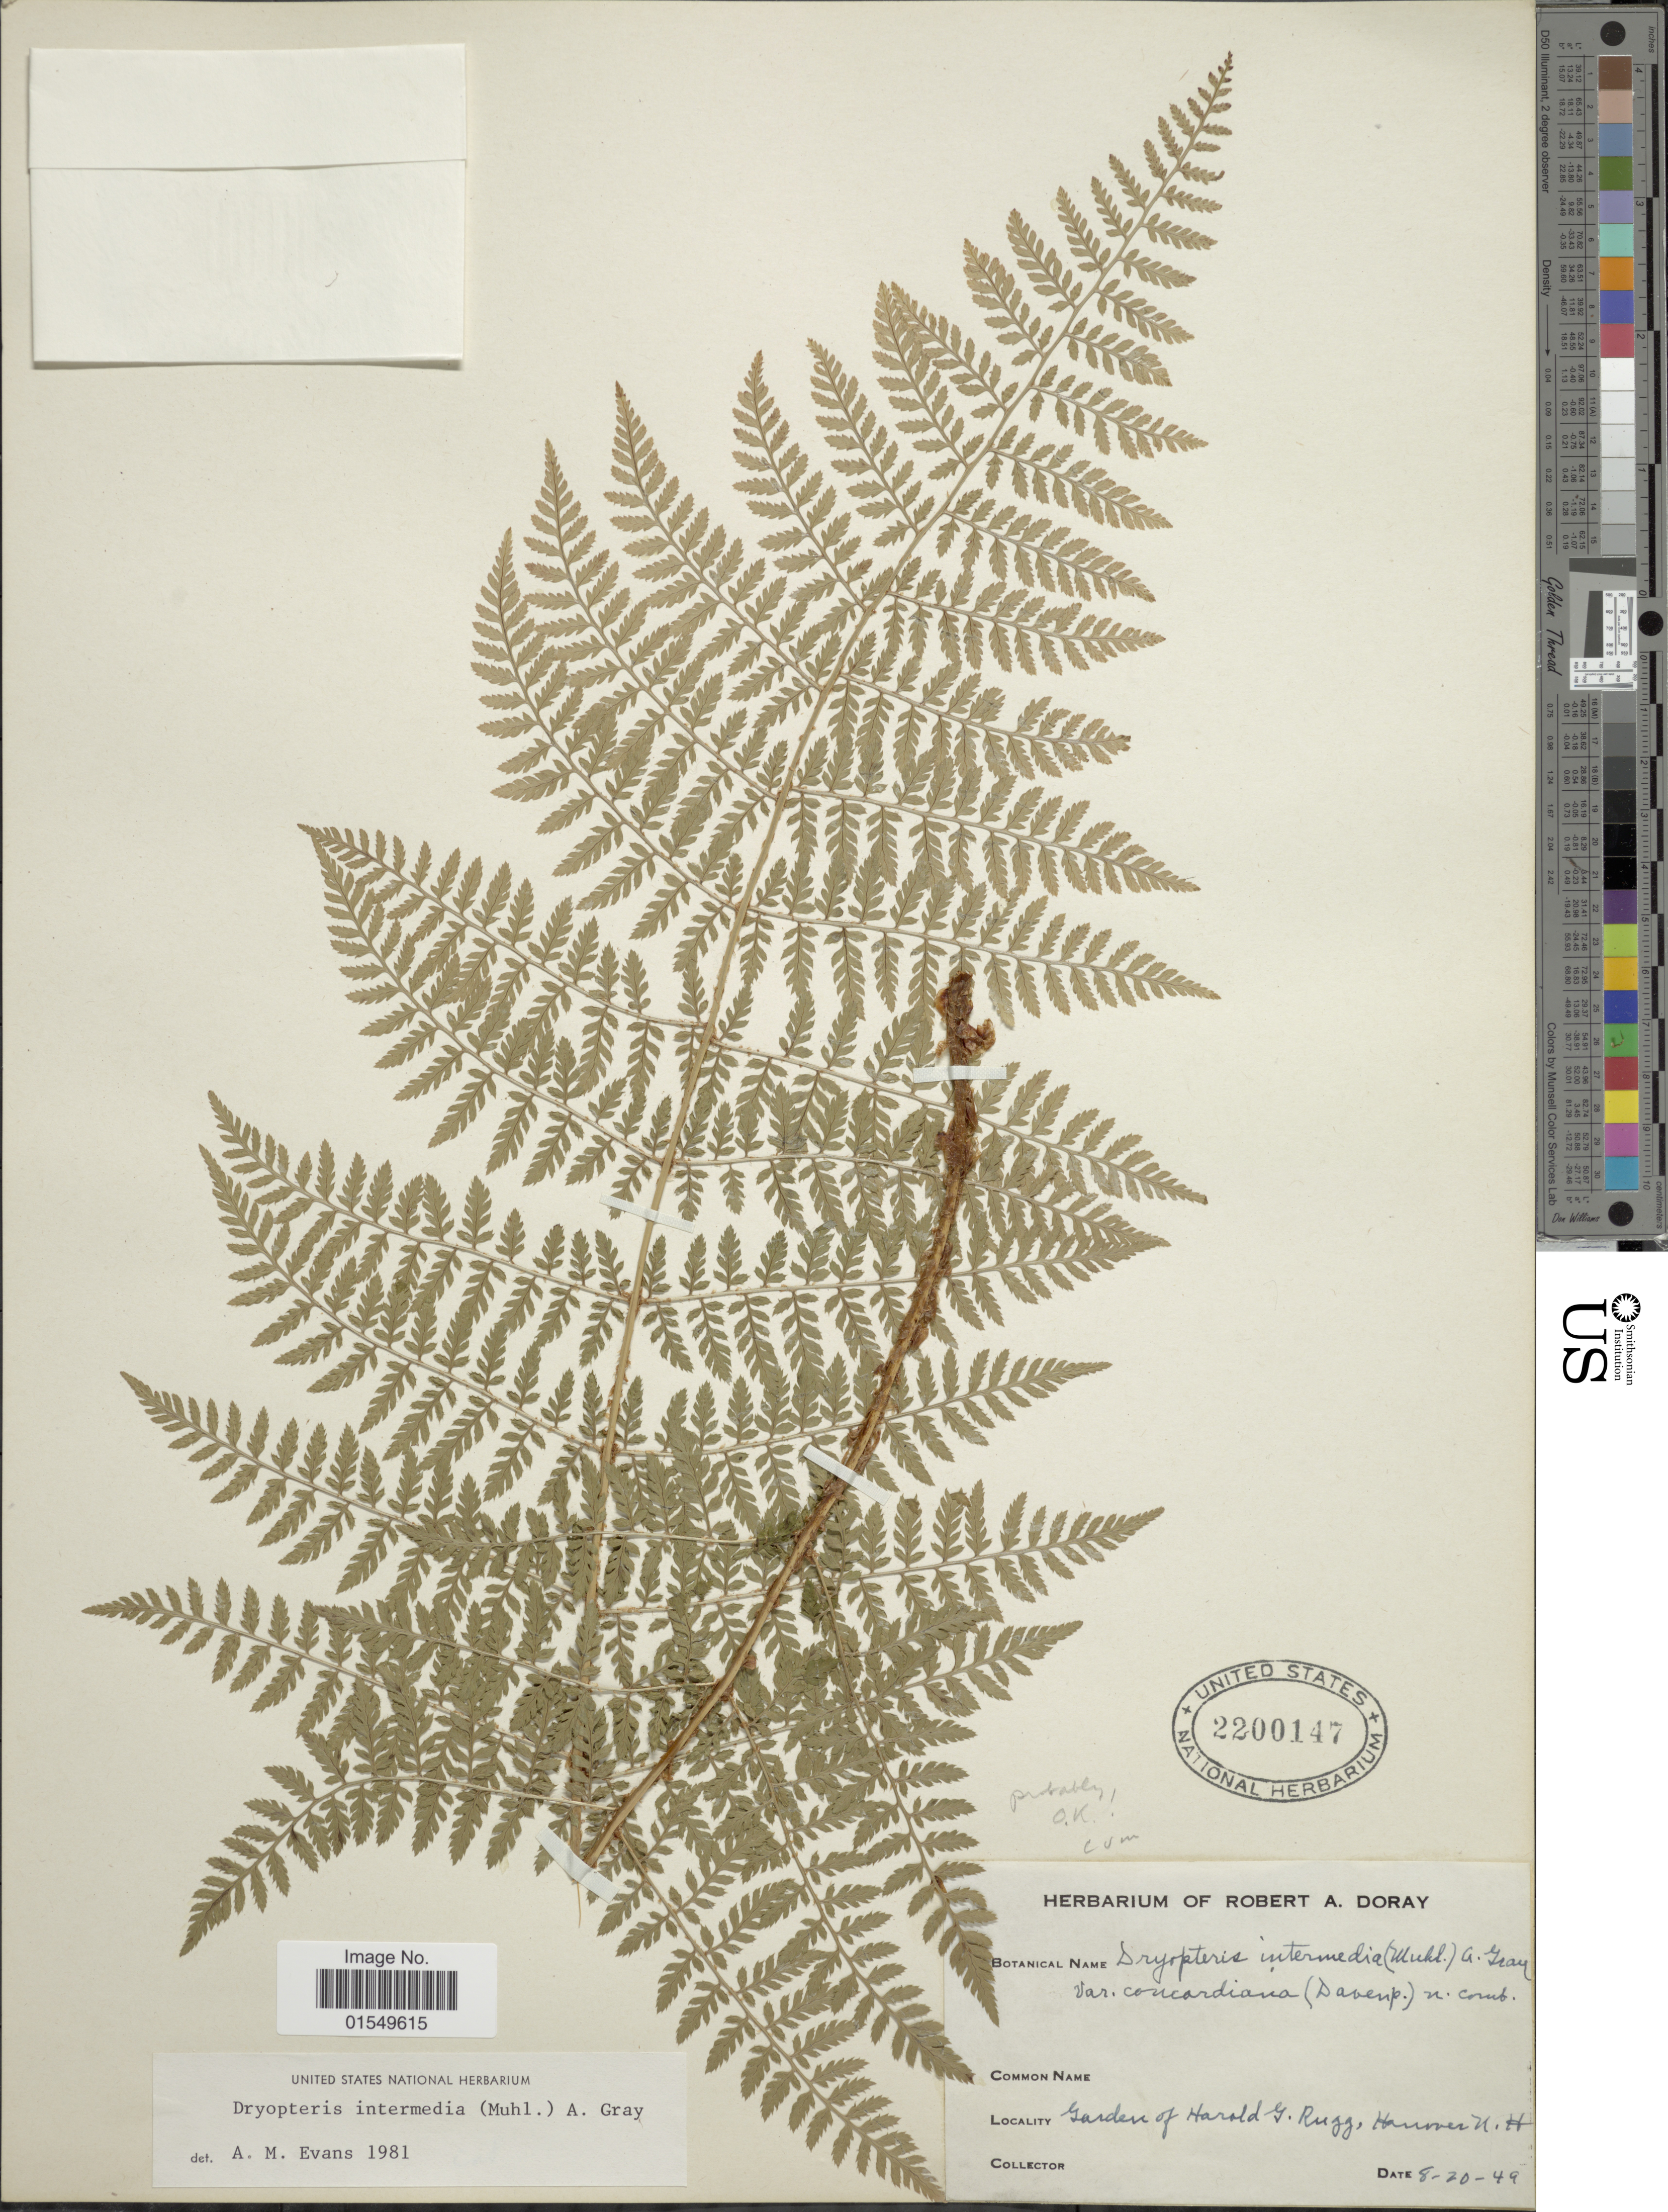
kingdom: Plantae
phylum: Tracheophyta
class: Polypodiopsida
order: Polypodiales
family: Dryopteridaceae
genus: Dryopteris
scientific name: Dryopteris carthusiana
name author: (Villars) H.P. Fuchs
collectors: ex herb. Robert A. Doray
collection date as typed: Transcribed d/m/y: 20/8/49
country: United States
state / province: New Hampshire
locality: Garden of Harold G. Rugg, Hanover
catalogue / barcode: US 2200147